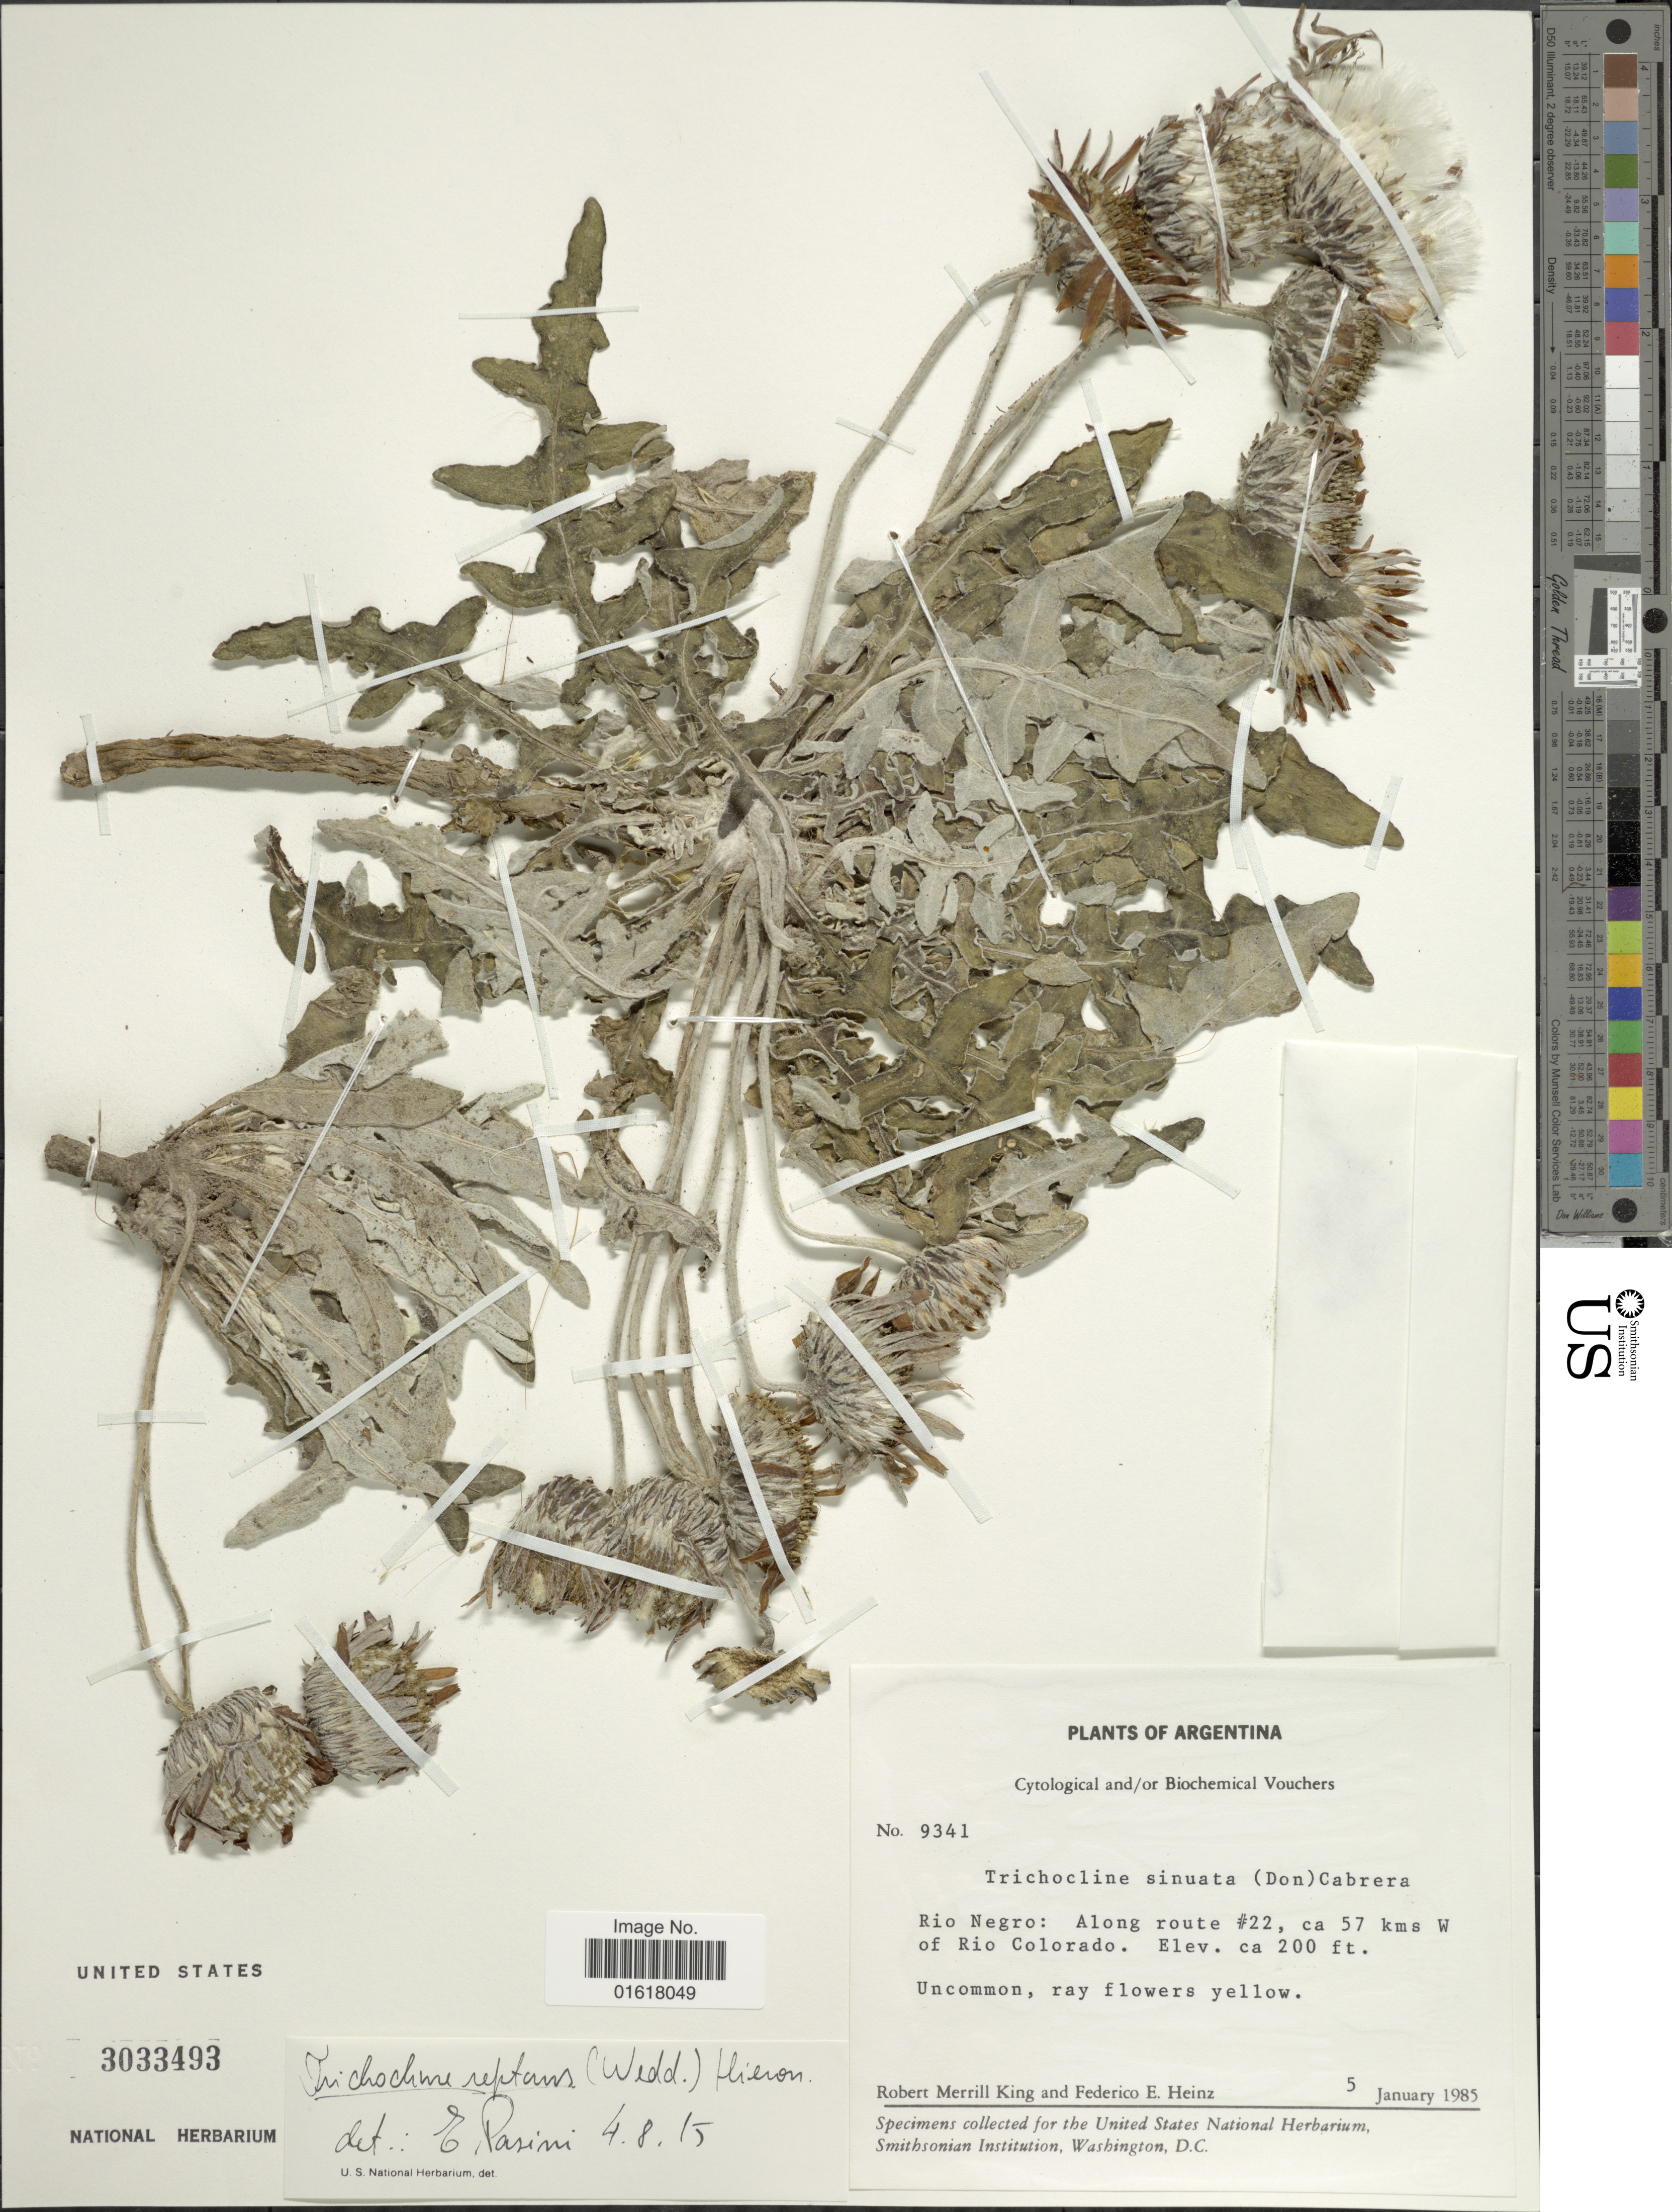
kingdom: Plantae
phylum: Tracheophyta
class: Magnoliopsida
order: Asterales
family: Asteraceae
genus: Trichocline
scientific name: Trichocline reptans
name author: (Wedd.) Hieron.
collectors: R. M. King & F. Heinz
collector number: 9341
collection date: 1985-01-05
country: Argentina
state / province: Rio Negro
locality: Along route #22, ca 57 kms W of Rio Colorado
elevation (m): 61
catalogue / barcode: US 3033493